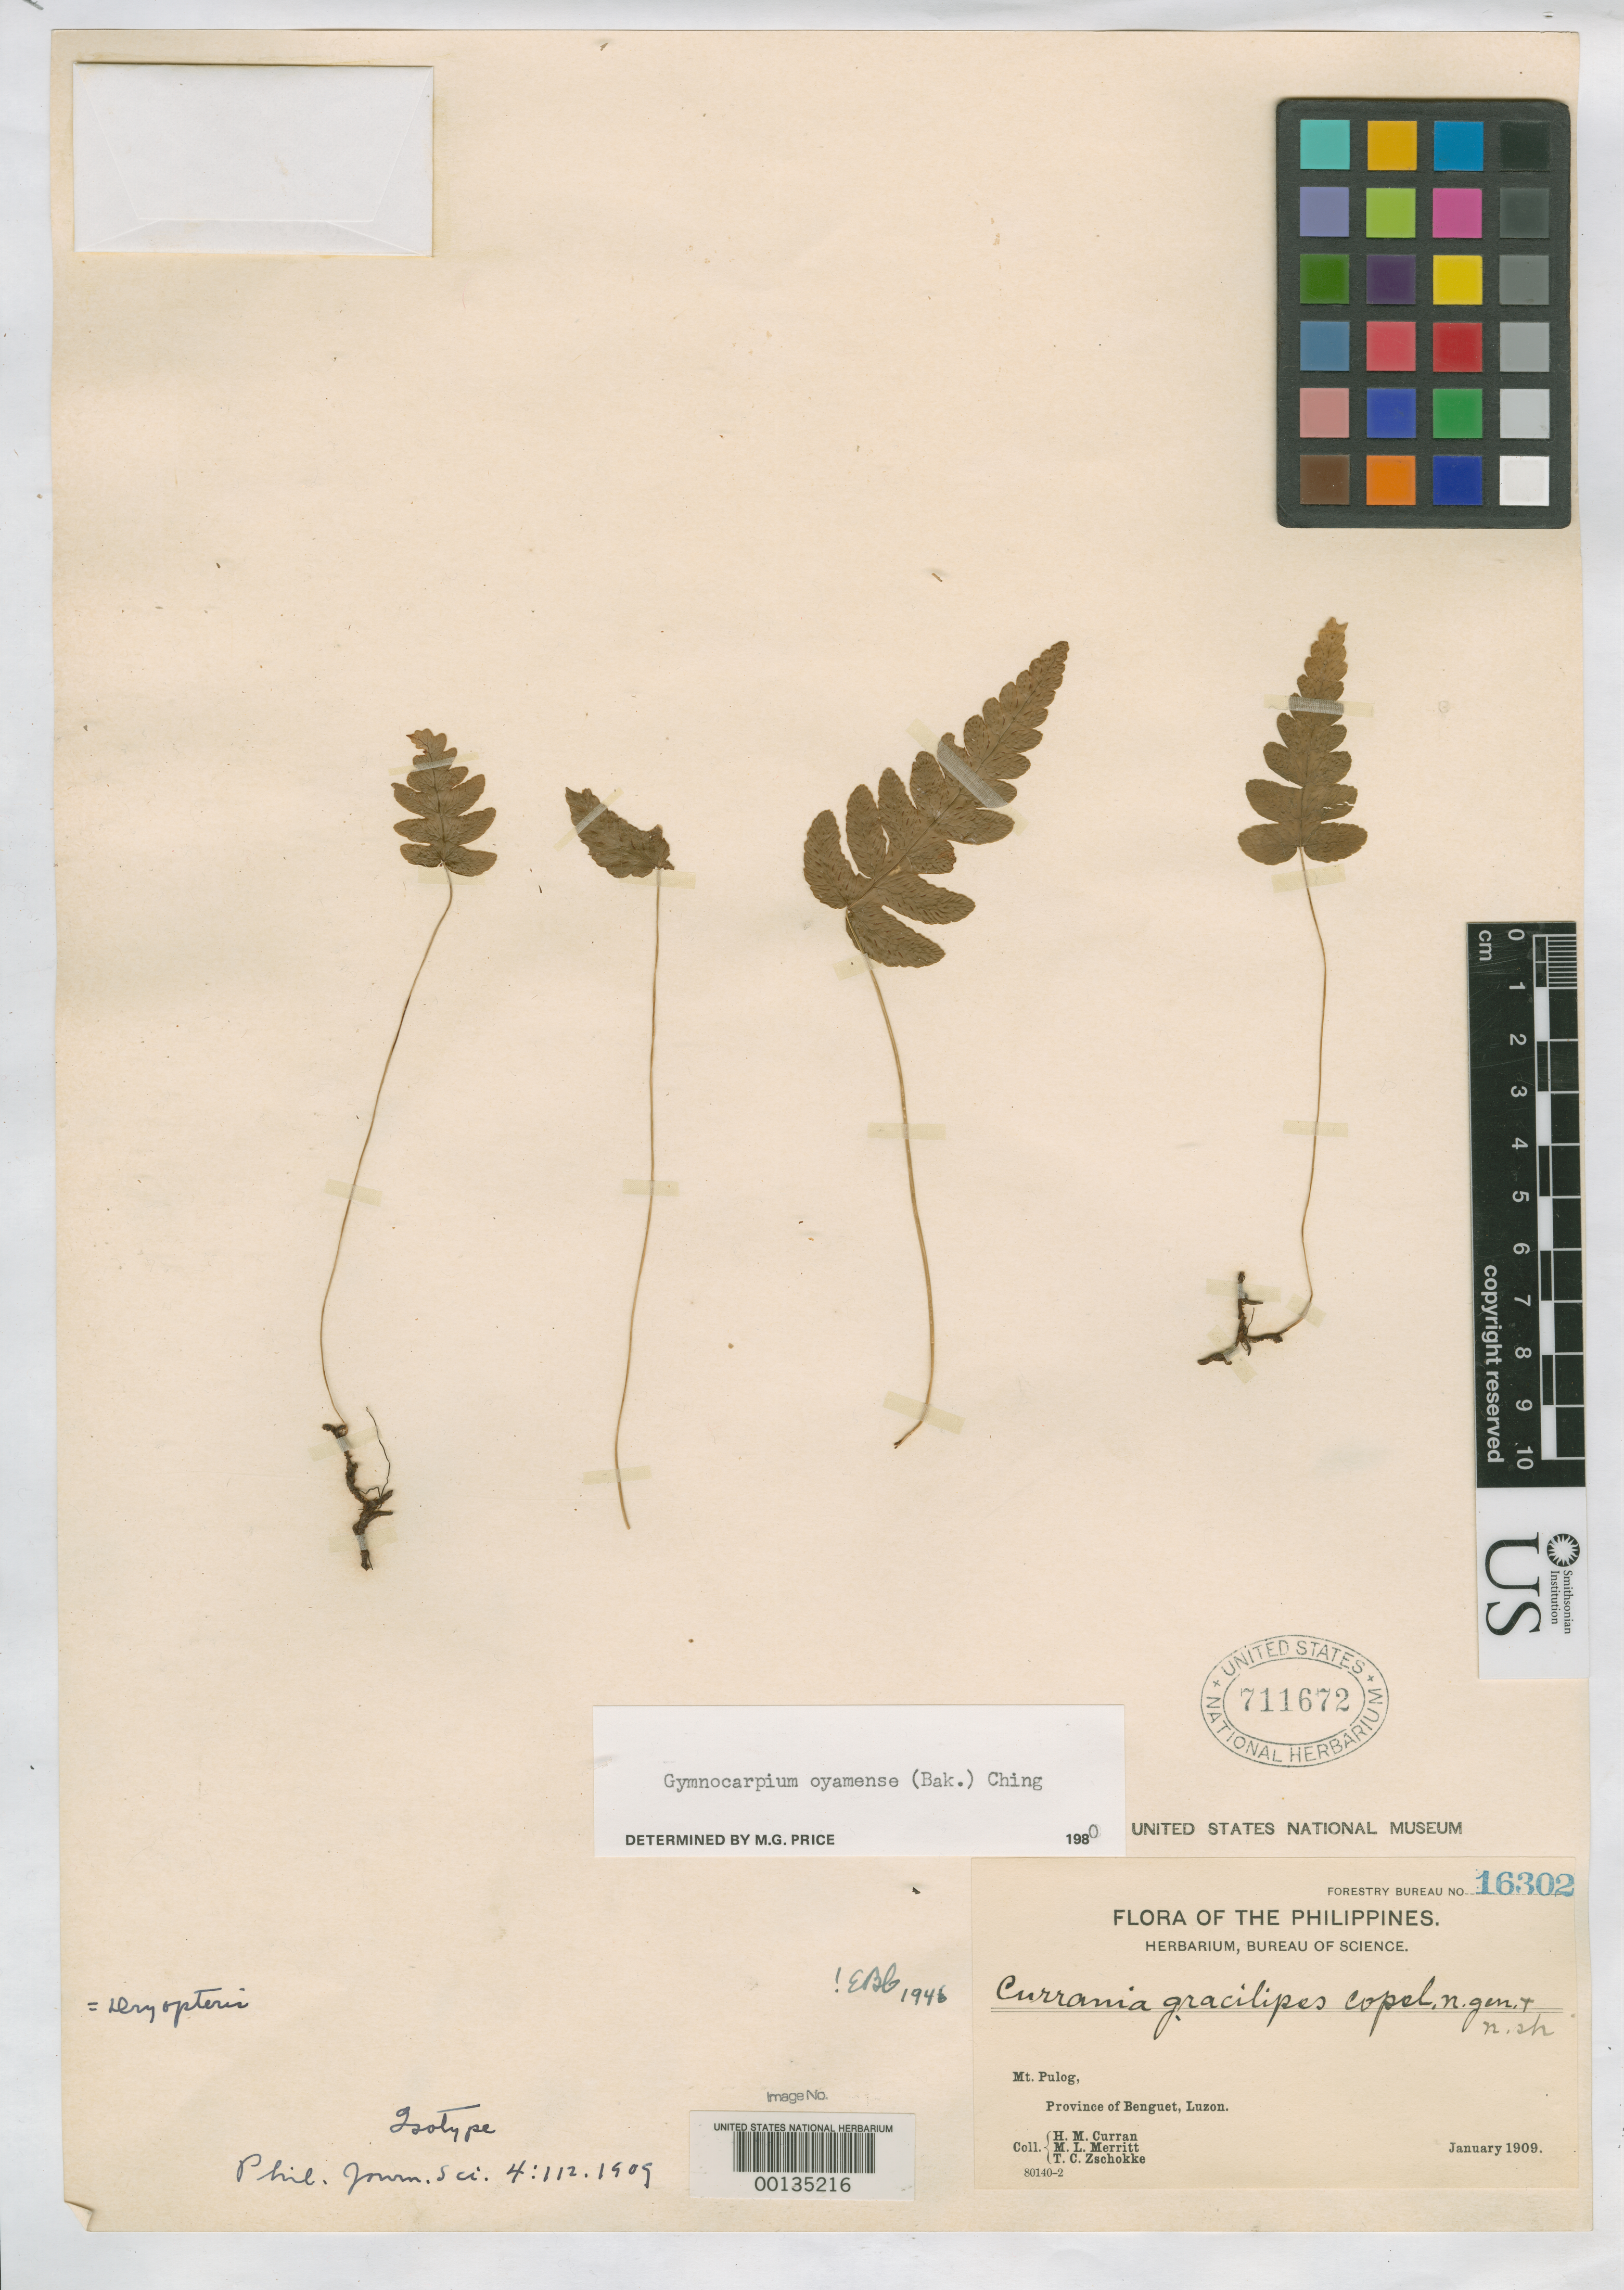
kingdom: Plantae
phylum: Tracheophyta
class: Polypodiopsida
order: Polypodiales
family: Cystopteridaceae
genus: Currania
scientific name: Currania gracilipes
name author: Copel.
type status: Isosyntype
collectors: H. M. Curran, M. L. Merritt & T. C. Zschokke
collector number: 16302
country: Philippines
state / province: Cordillera (Administrative Region)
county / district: Benguet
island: Luzon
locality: Mt. Pulog.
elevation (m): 2900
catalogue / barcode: US 711672